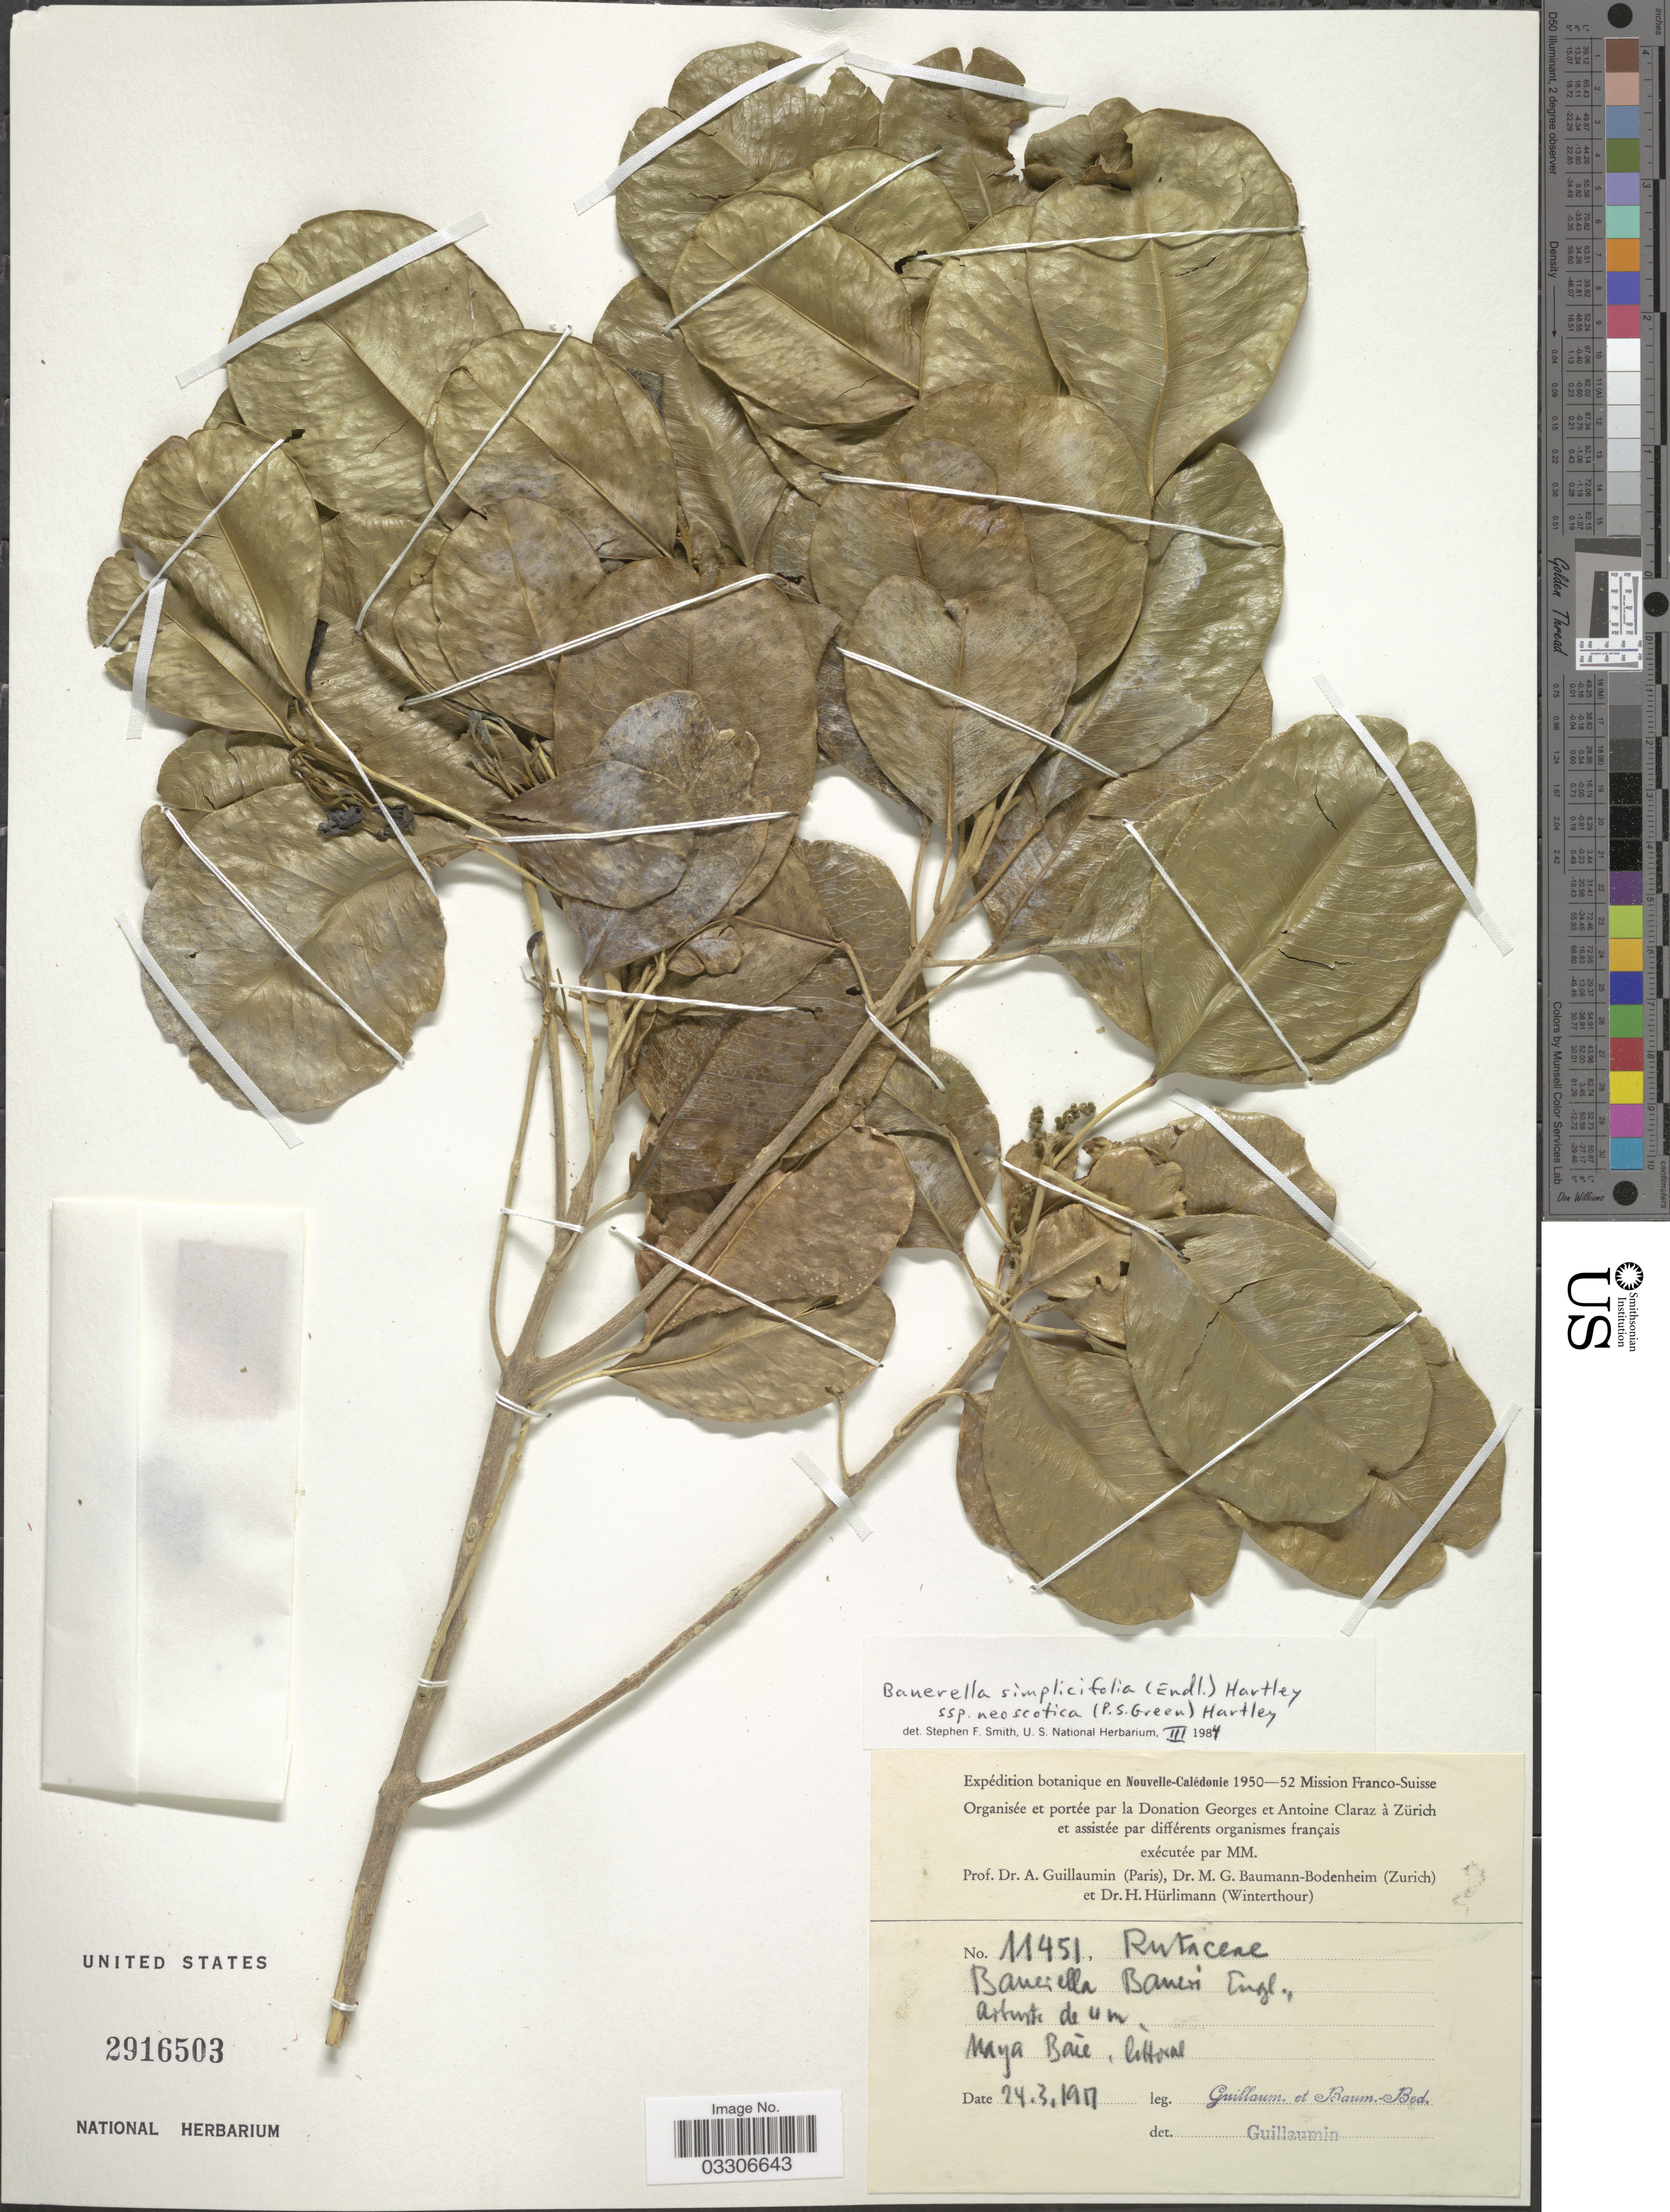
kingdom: Plantae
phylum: Tracheophyta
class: Magnoliopsida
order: Sapindales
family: Rutaceae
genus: Sarcomelicope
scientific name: Sarcomelicope simplicifolia subsp. neoscotica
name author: (McGill. & P.S. Green) T.G. Hartley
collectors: A. Guillaumin & M. G. Baumann-Bodenheim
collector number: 11451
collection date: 1951-03-24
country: New Caledonia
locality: Nouvelle-Calédonie. Naya Baie.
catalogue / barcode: US 2916503